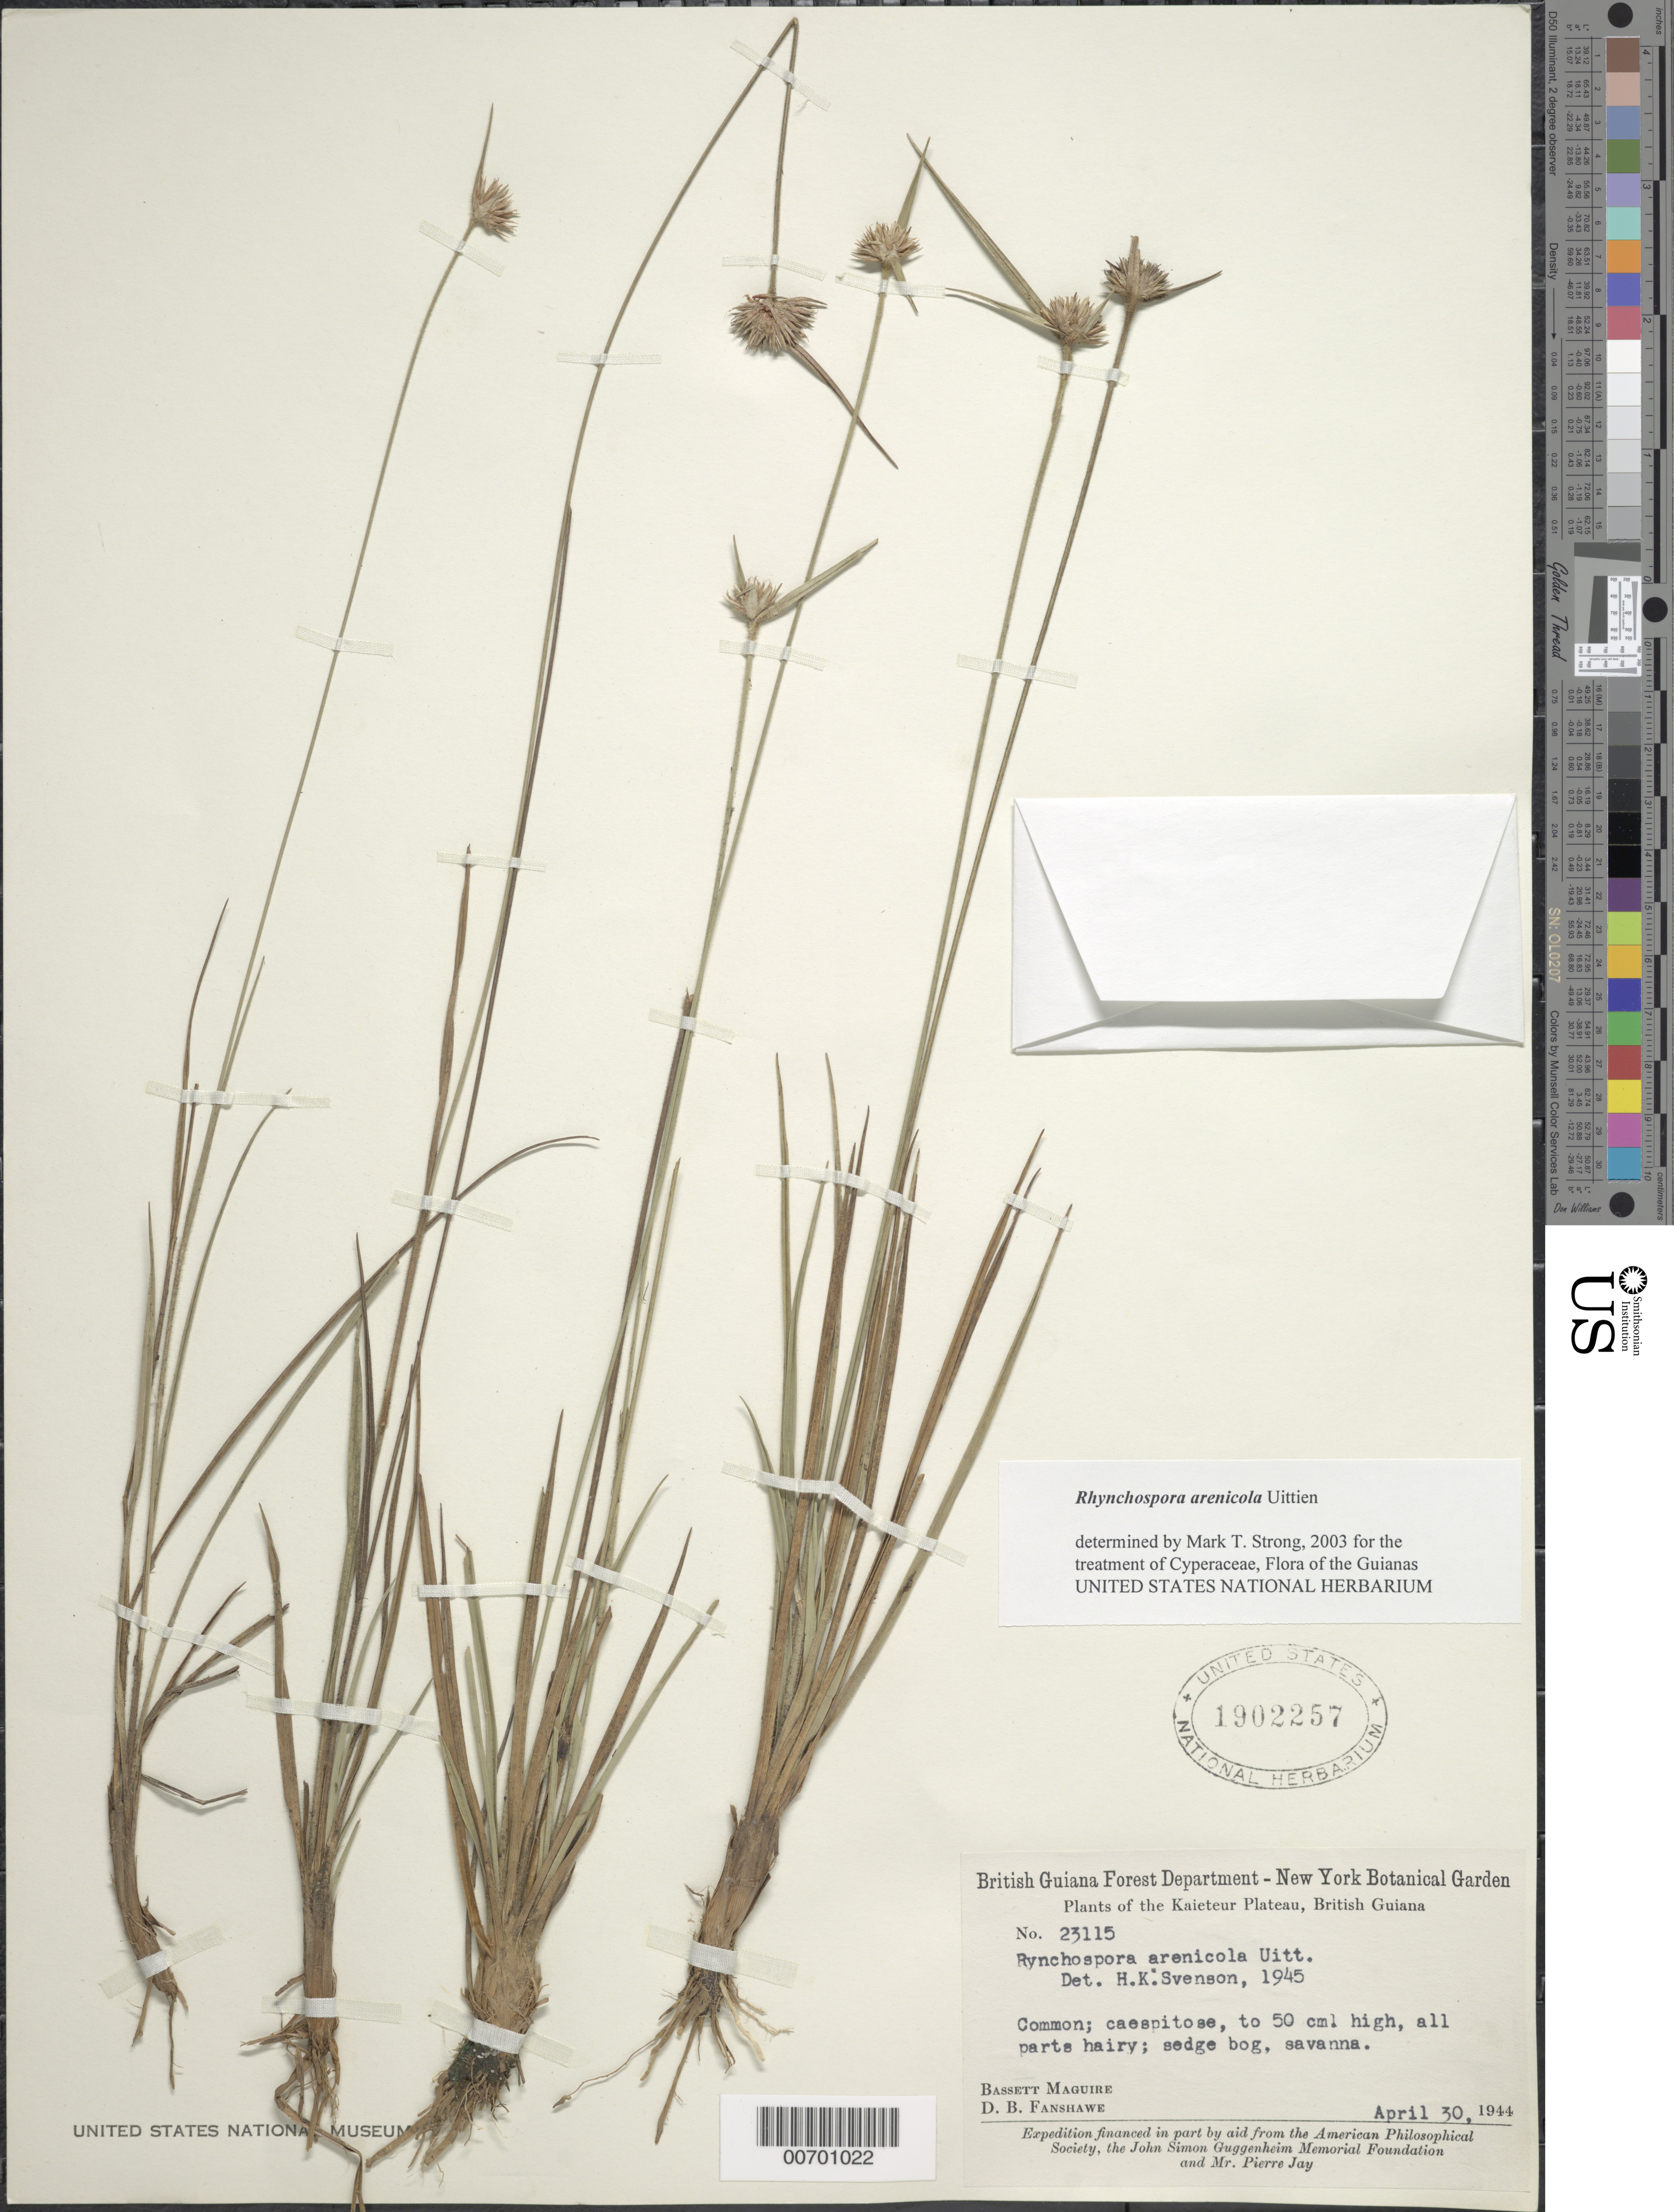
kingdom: Plantae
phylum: Tracheophyta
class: Liliopsida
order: Poales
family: Cyperaceae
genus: Rhynchospora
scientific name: Rhynchospora arenicola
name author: Uittien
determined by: Svenson, Henry K.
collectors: B. Maguire & D. B. Fanshawe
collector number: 23115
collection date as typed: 30-Apr-44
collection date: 1944-04-30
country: Guyana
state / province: Potaro-Siparuni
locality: Kaieteur Plateau, Potaro River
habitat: Sedge bog, savanna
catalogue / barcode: US 1902257